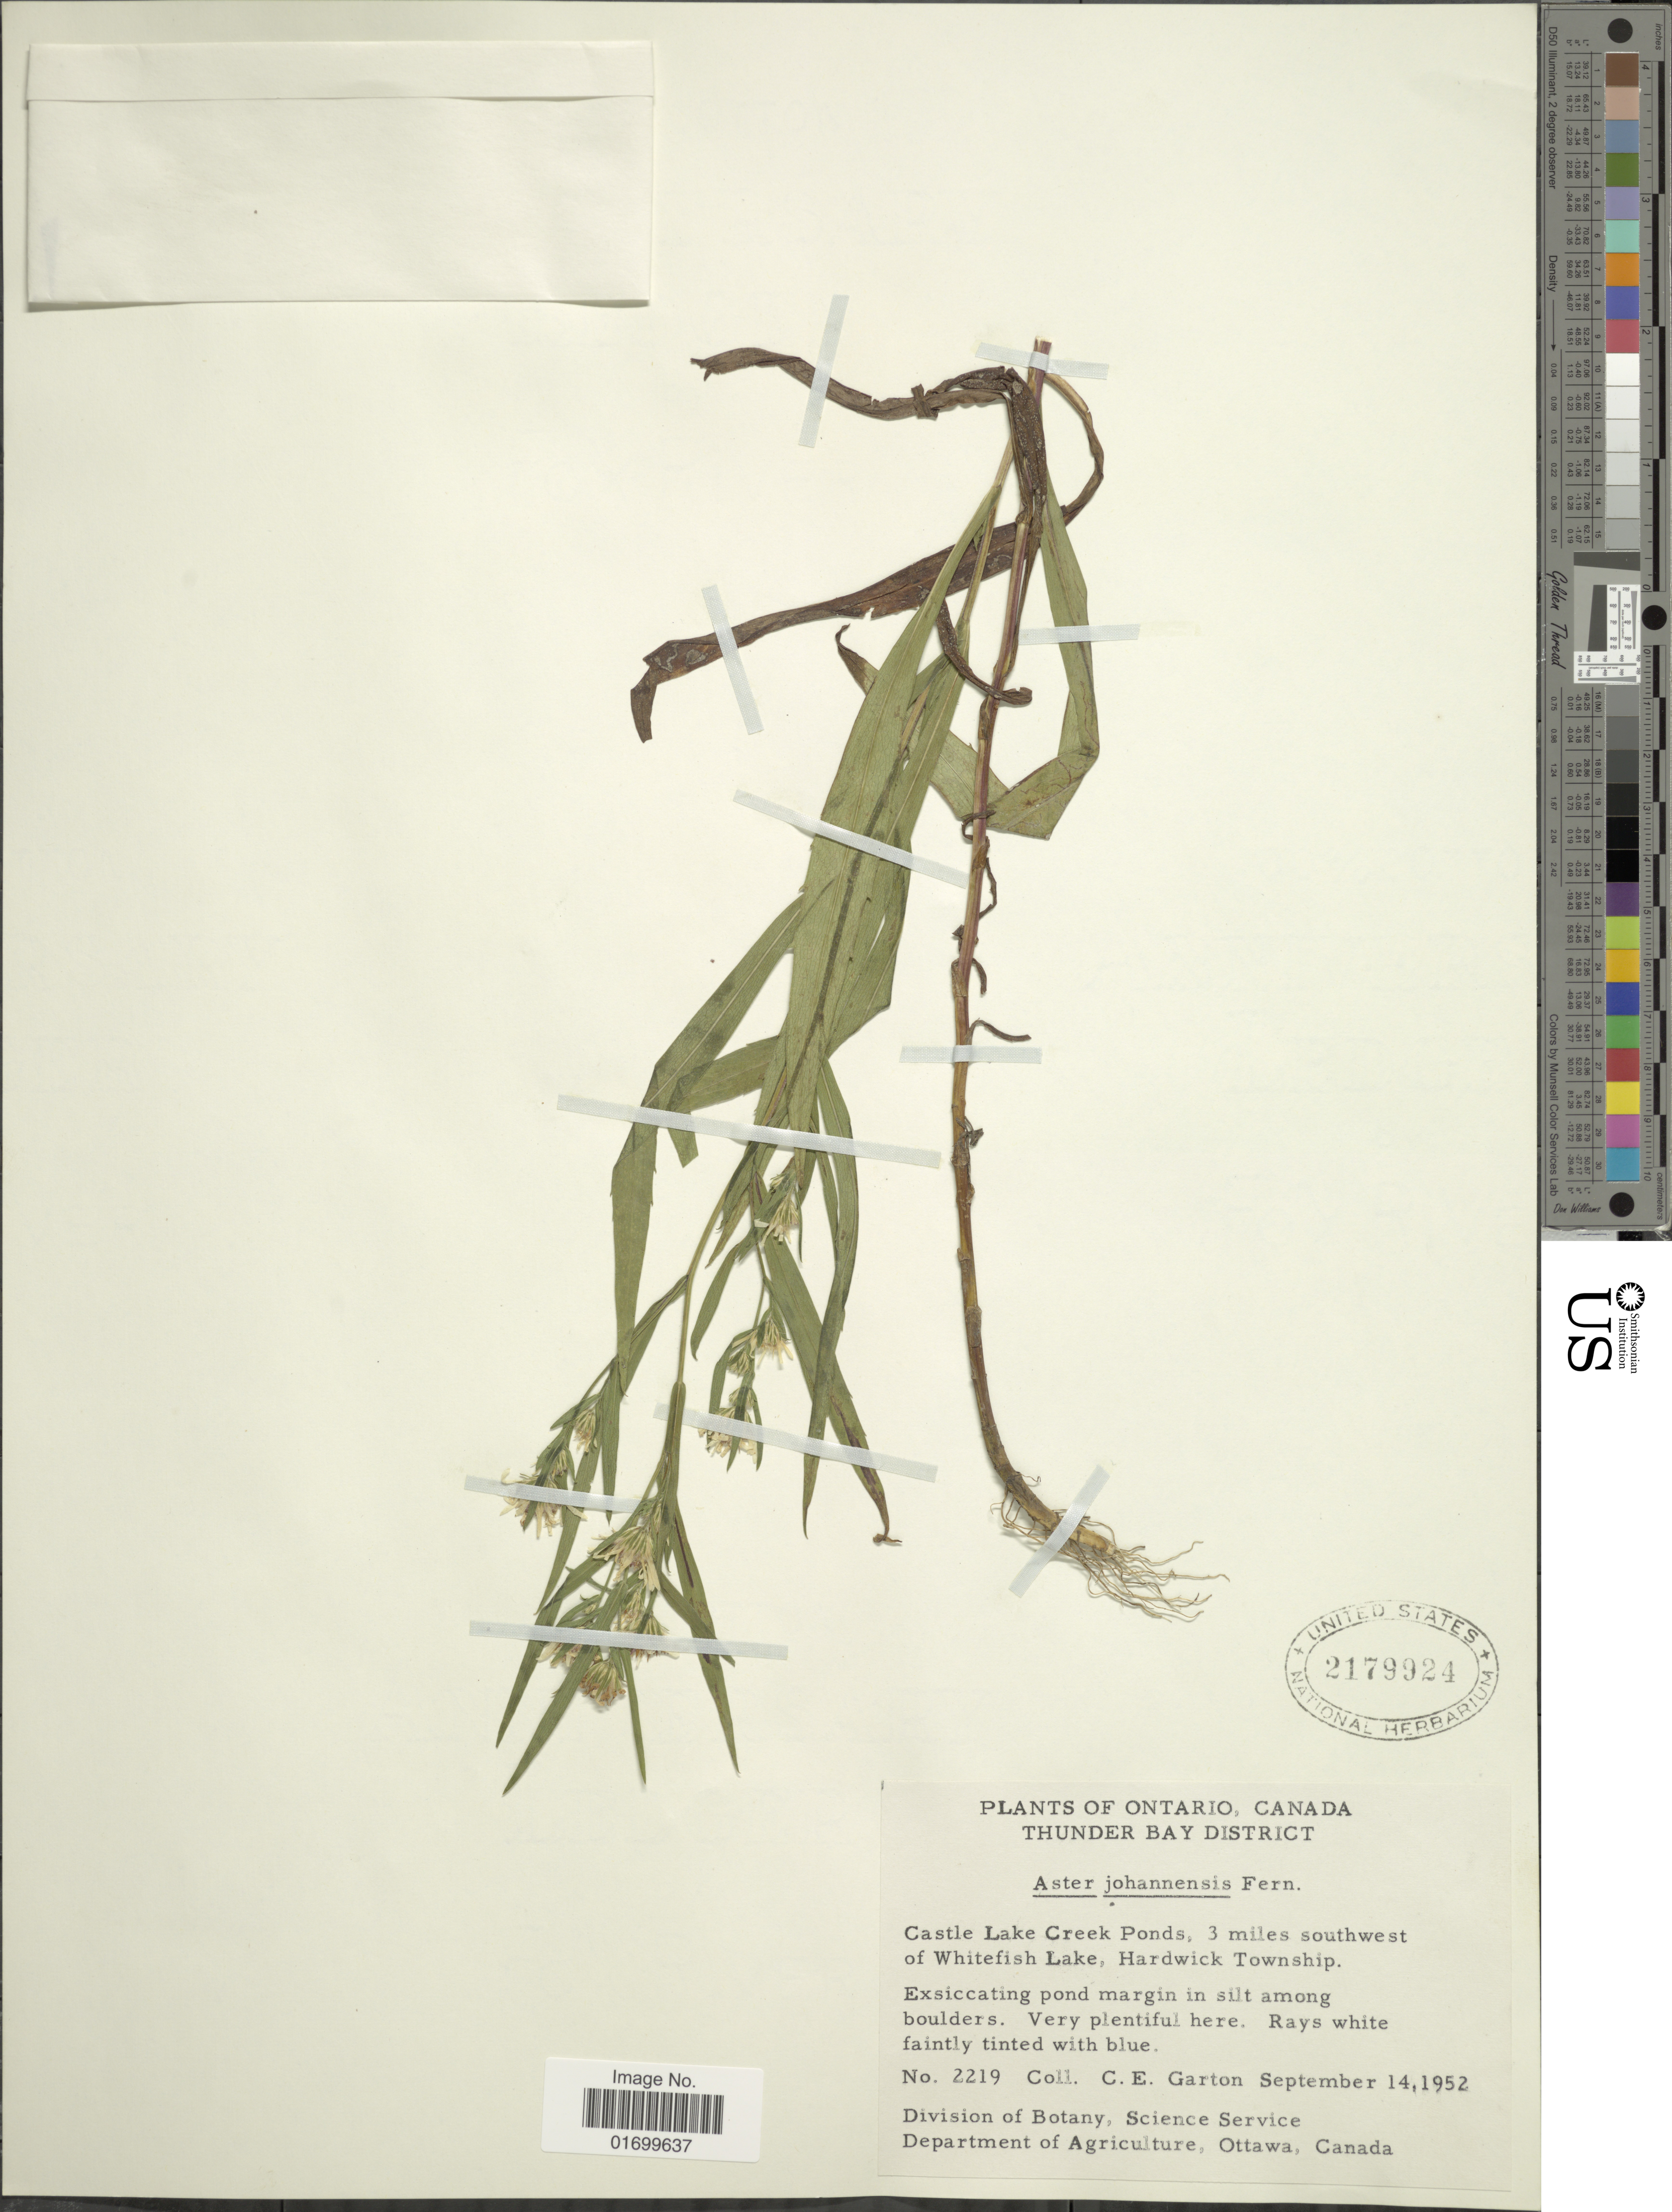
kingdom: Plantae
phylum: Tracheophyta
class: Magnoliopsida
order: Asterales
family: Asteraceae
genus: Symphyotrichum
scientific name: Symphyotrichum novi-belgii var. novi-belgii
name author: (L.) G.L. Nesom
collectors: C. E. Garton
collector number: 2219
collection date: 1952-09-14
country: Canada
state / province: Ontario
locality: Thunder Bay District, Castle Lake Creek Ponds, 3 miles southwest of Whitefish Lake, Hardwick Township, exsiccating pond margin in silt among boulders.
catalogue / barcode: US 2179924